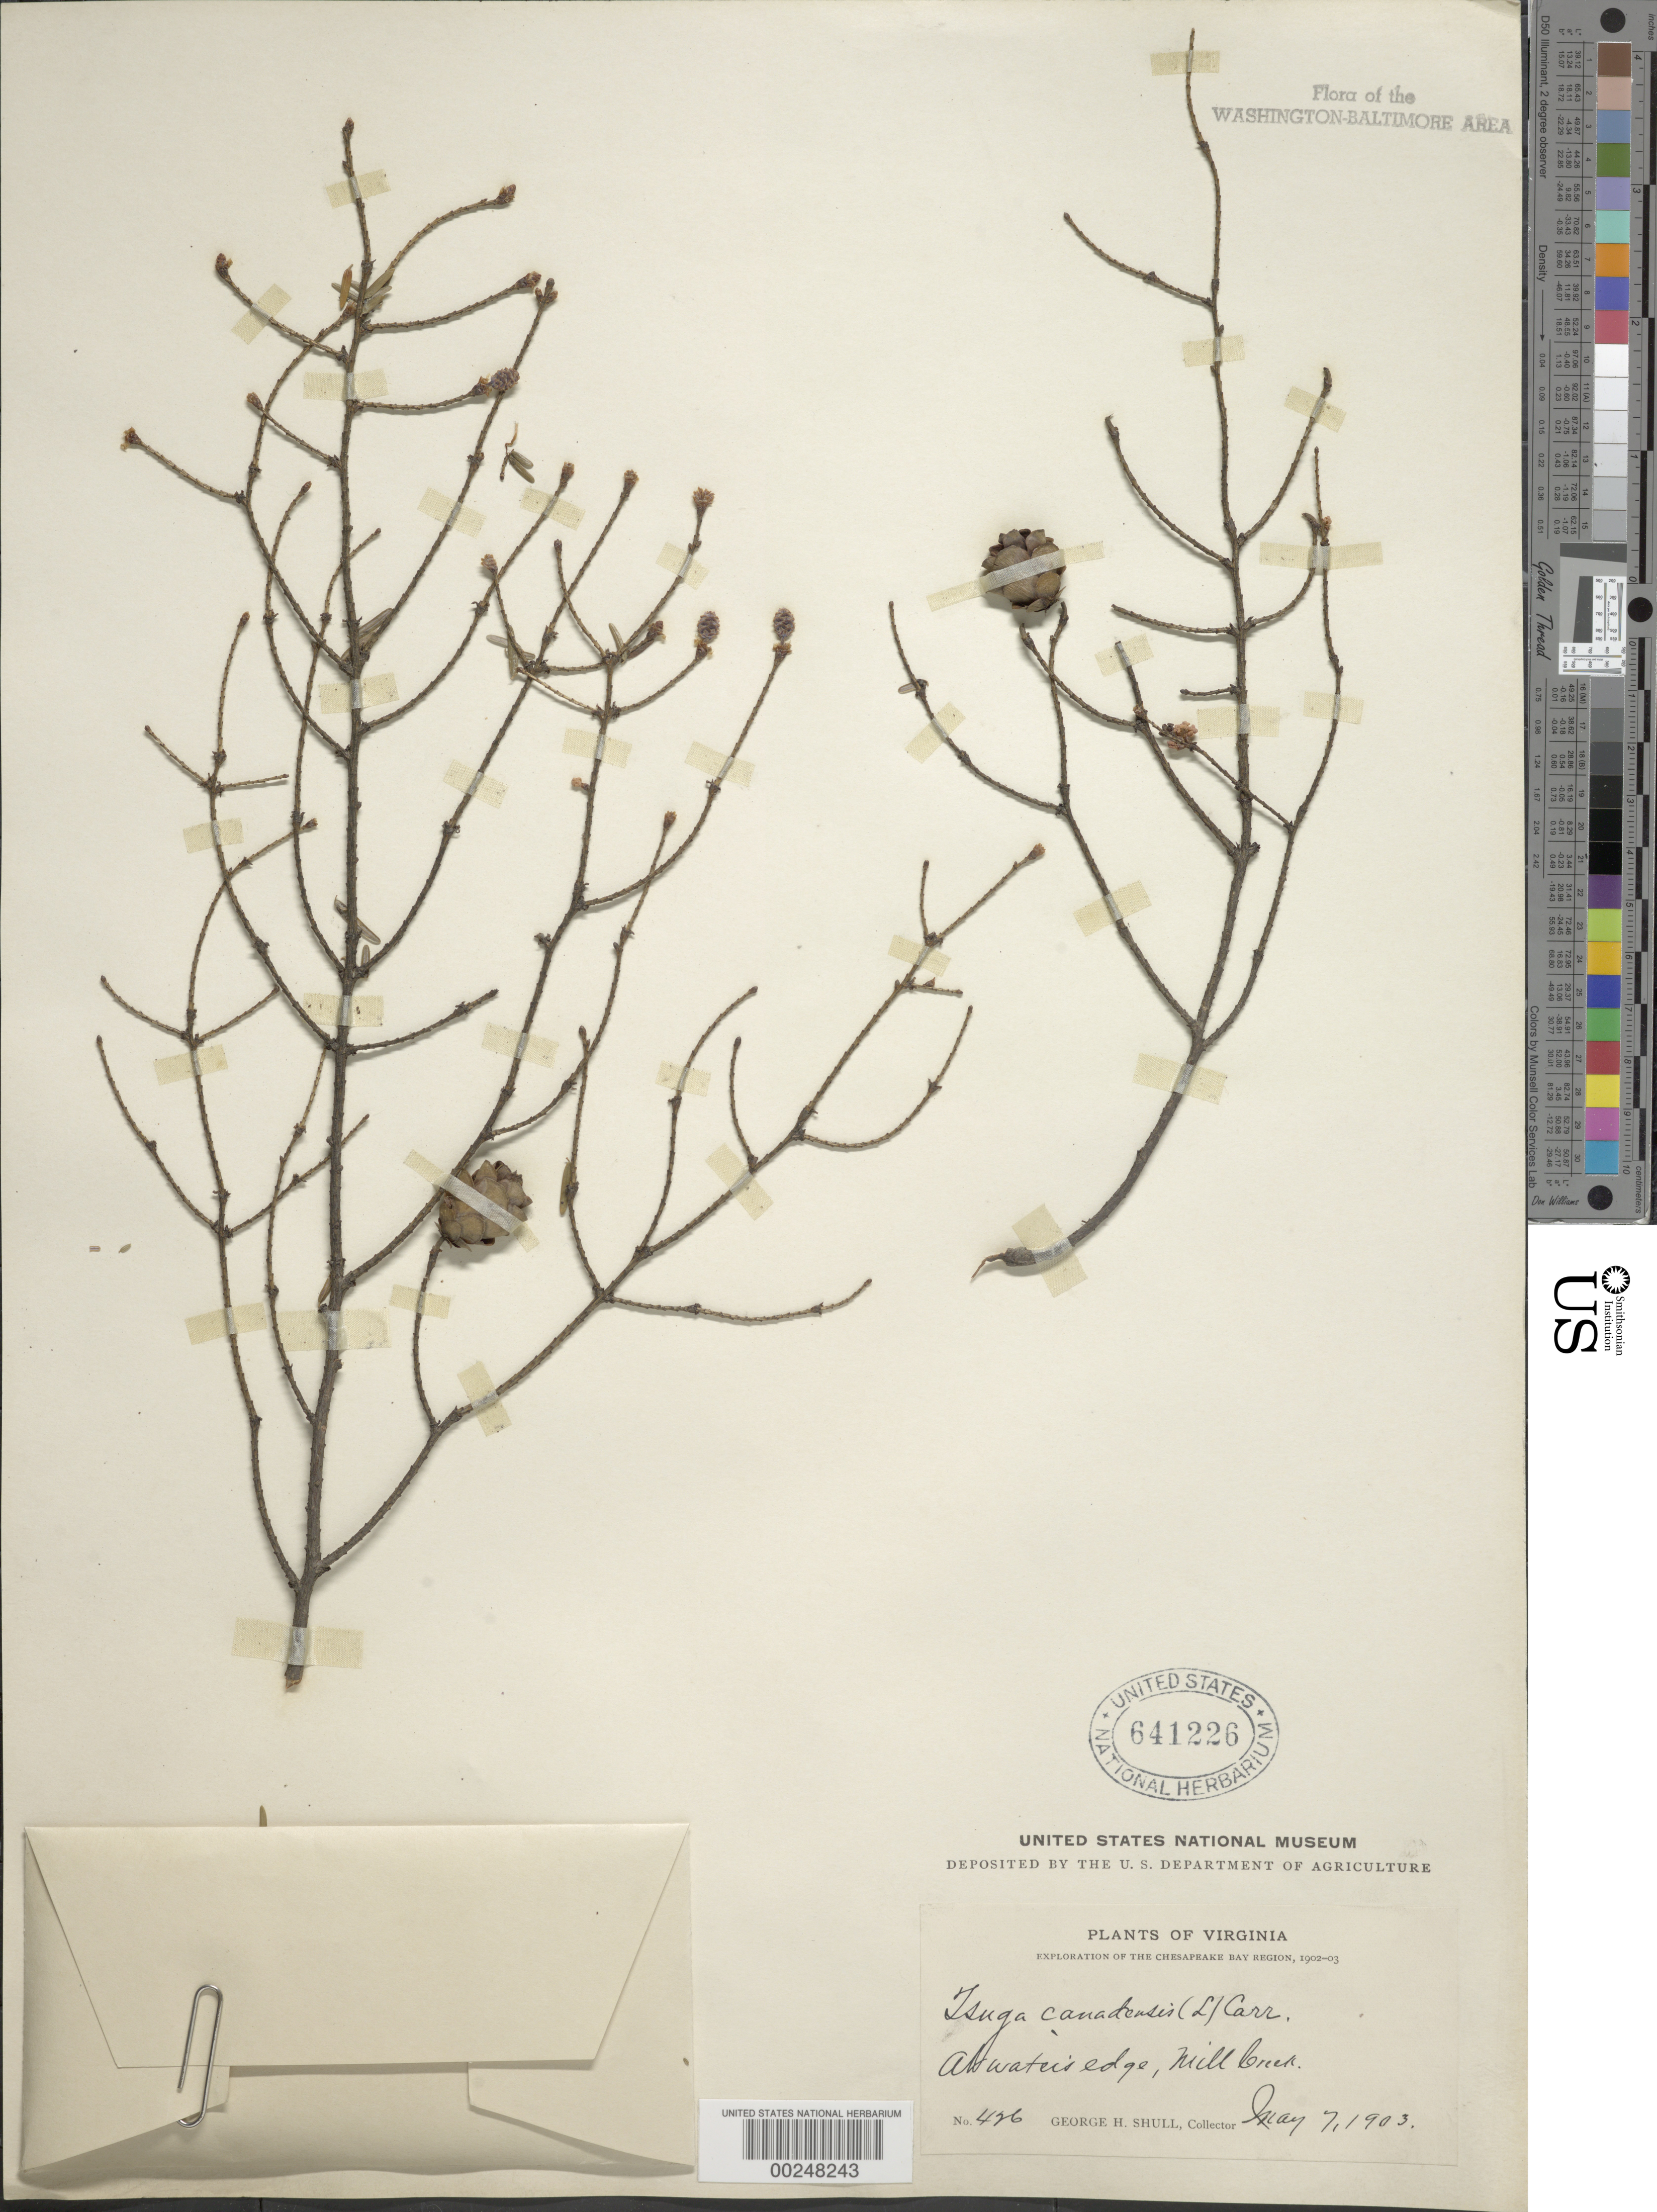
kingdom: Plantae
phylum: Tracheophyta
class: Pinopsida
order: Pinales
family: Pinaceae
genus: Tsuga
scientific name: Tsuga canadensis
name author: (L.) Carrière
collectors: G. H. Shull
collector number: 426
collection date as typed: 07 May 1903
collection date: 1903-05-07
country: United States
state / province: Virginia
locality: Mill Creek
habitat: At water's edge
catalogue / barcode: US 641226